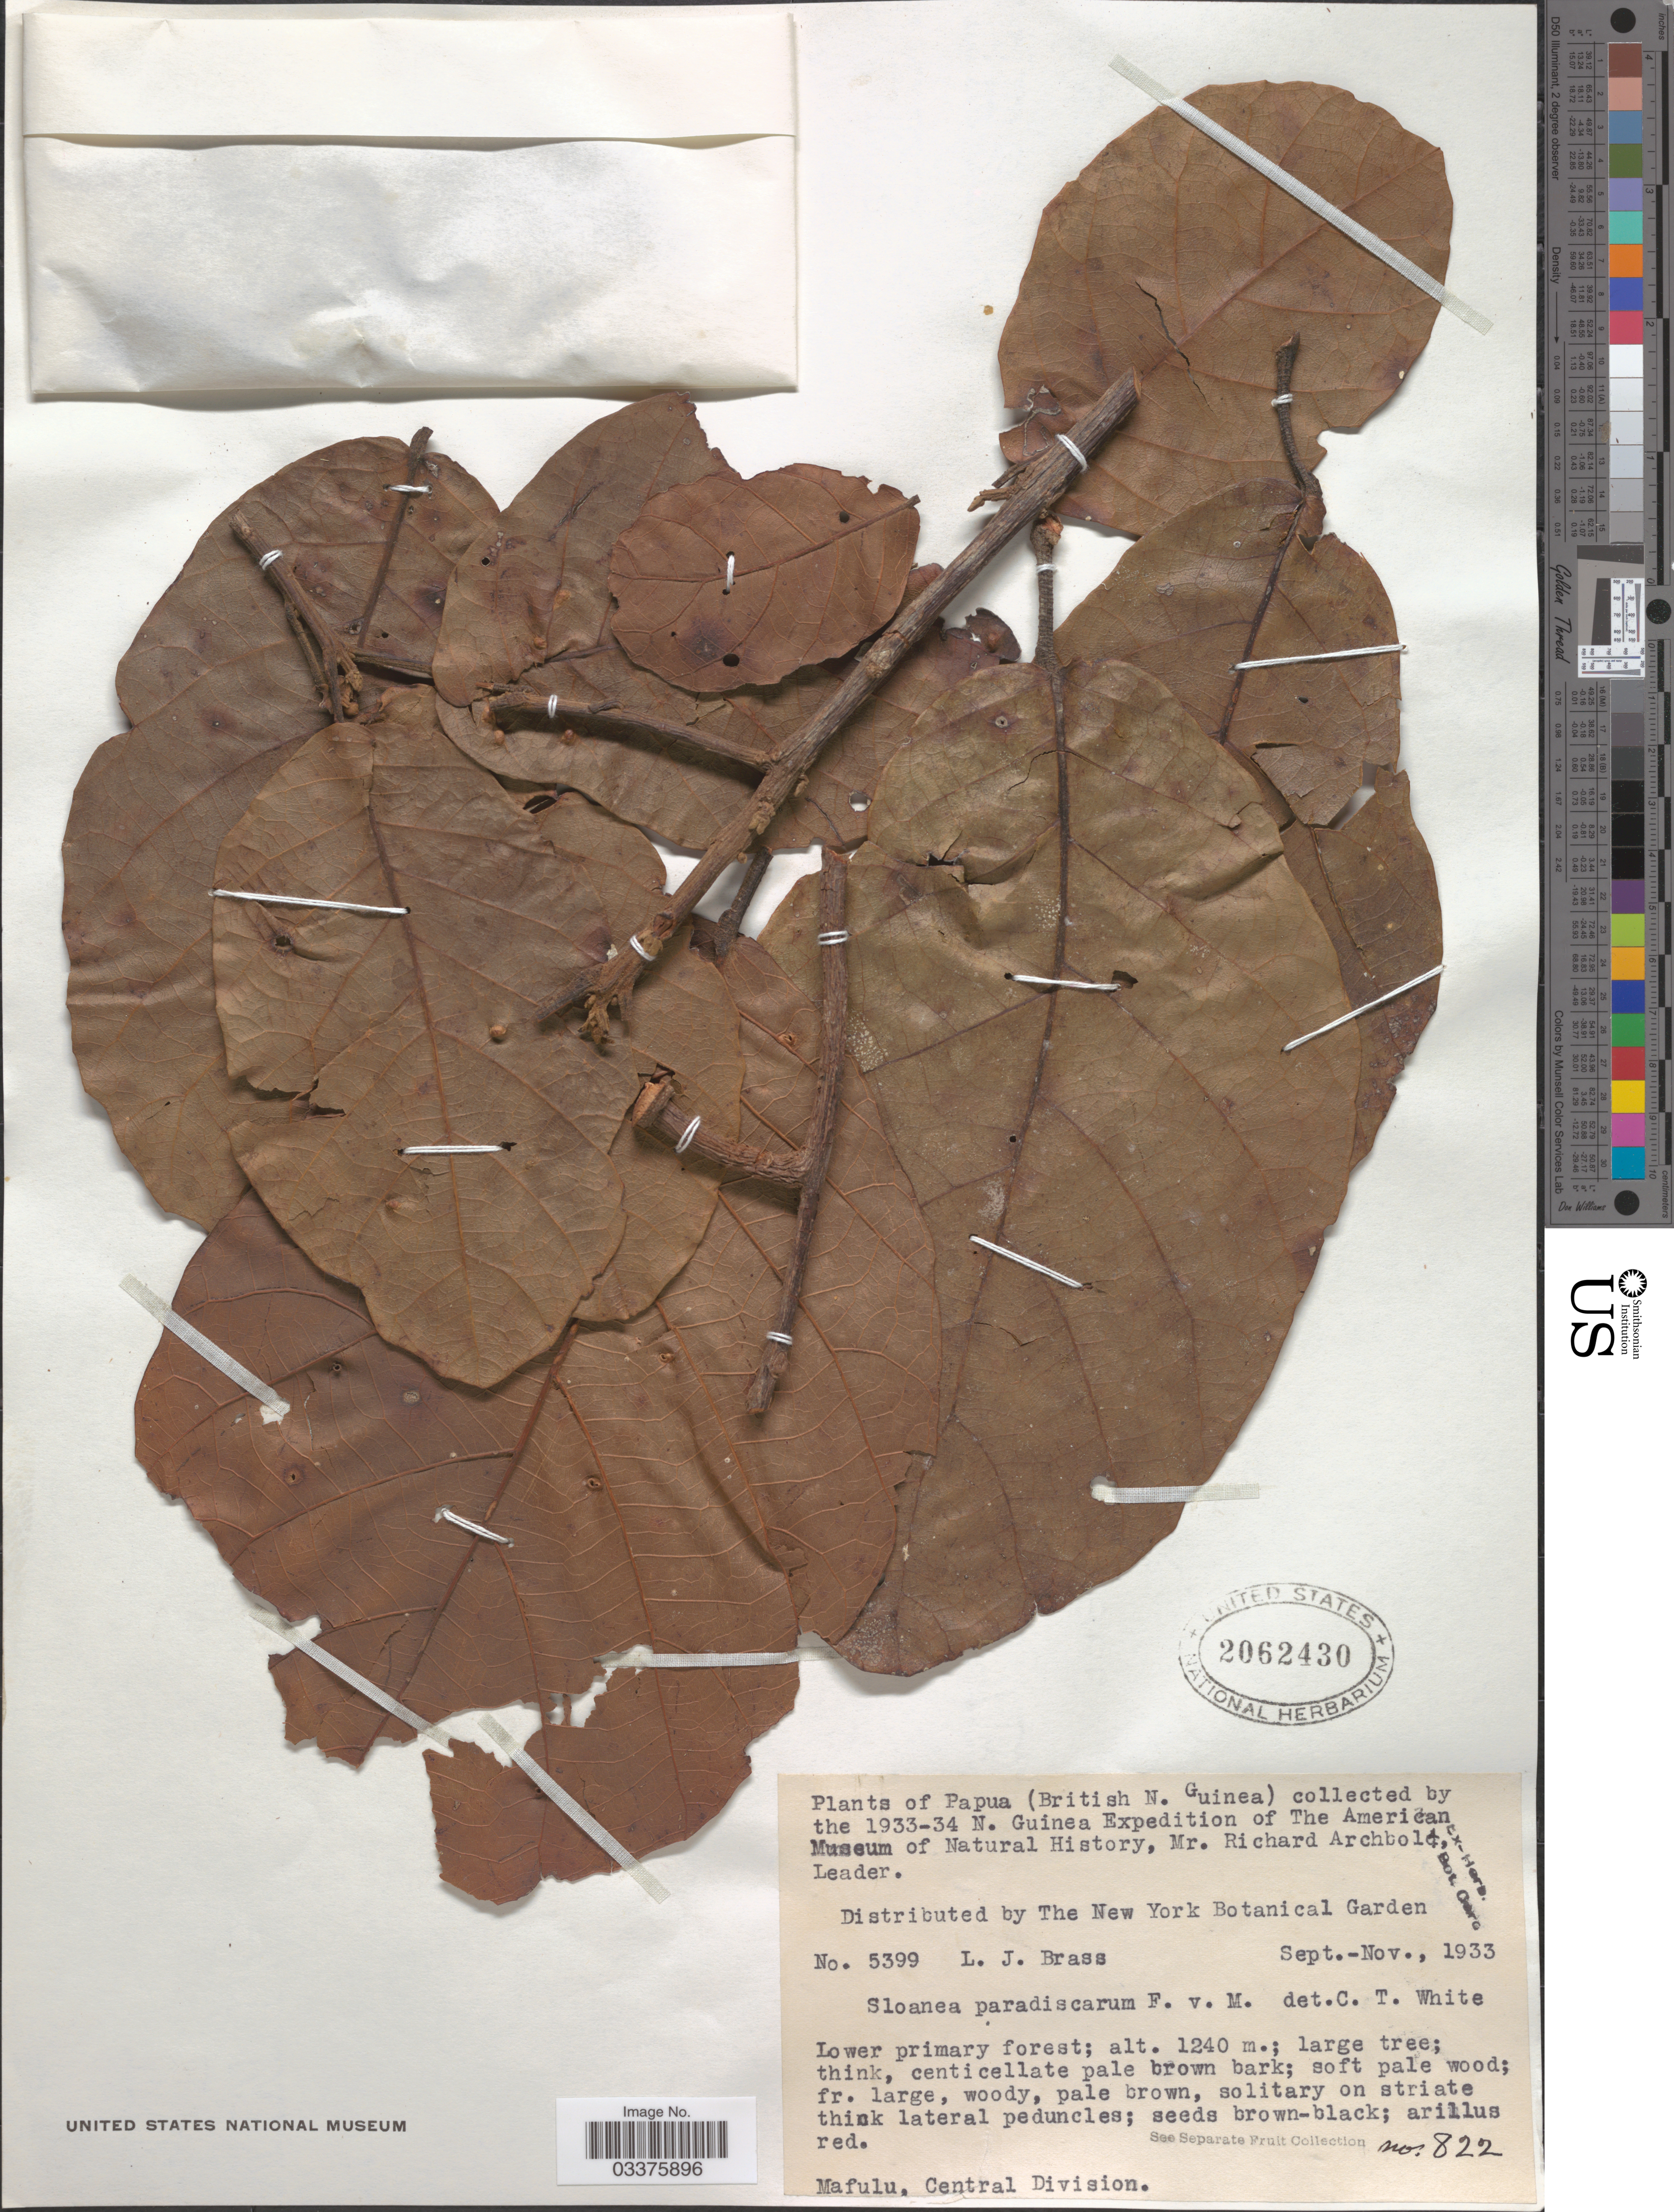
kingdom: Plantae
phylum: Tracheophyta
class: Magnoliopsida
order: Oxalidales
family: Elaeocarpaceae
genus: Sloanea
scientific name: Sloanea paradisearum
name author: F. Muell.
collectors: L. J. Brass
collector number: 5399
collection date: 1933-09/1933-11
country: Papua New Guinea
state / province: Central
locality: Papua (British N. Guinea). Mafulu, Central Division.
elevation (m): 1240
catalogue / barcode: US 2062430